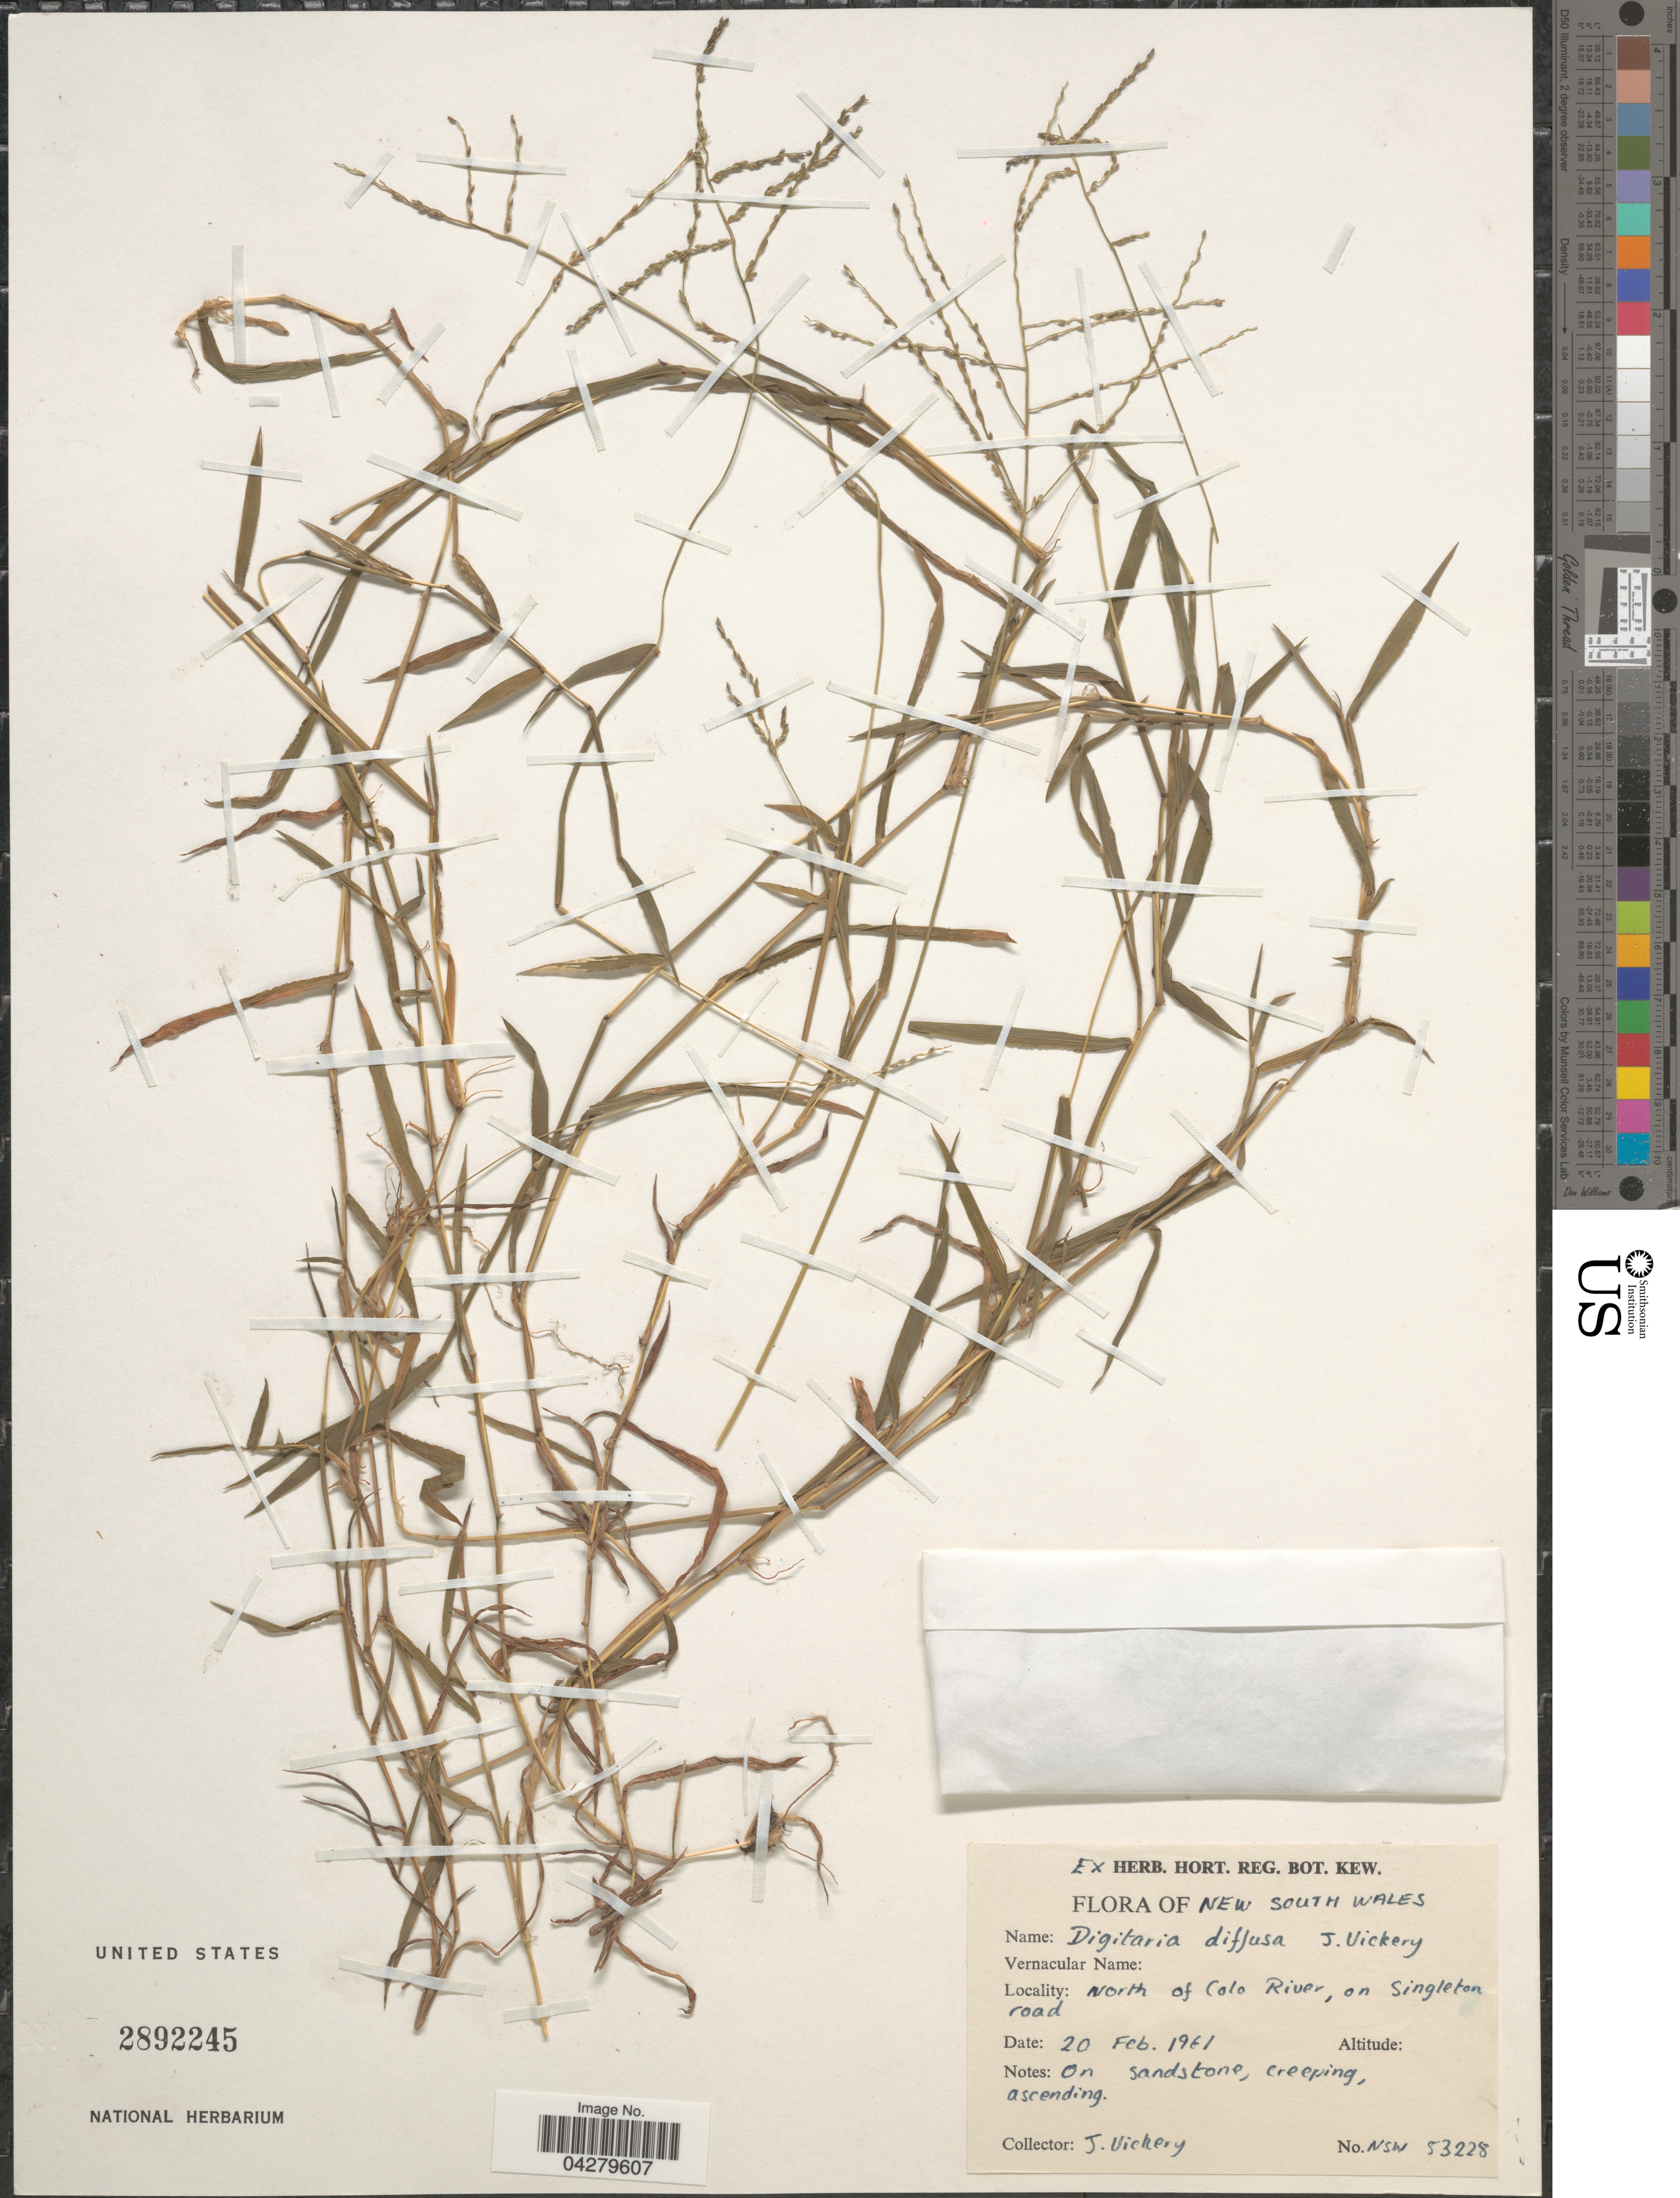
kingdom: Plantae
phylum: Tracheophyta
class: Liliopsida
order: Poales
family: Poaceae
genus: Digitaria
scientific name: Digitaria diffusa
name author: Vickery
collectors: J. Vickery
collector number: NSW53228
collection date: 1961-02-20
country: Australia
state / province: New South Wales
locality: North of Colo River, on Singleton road.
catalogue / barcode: US 2892245